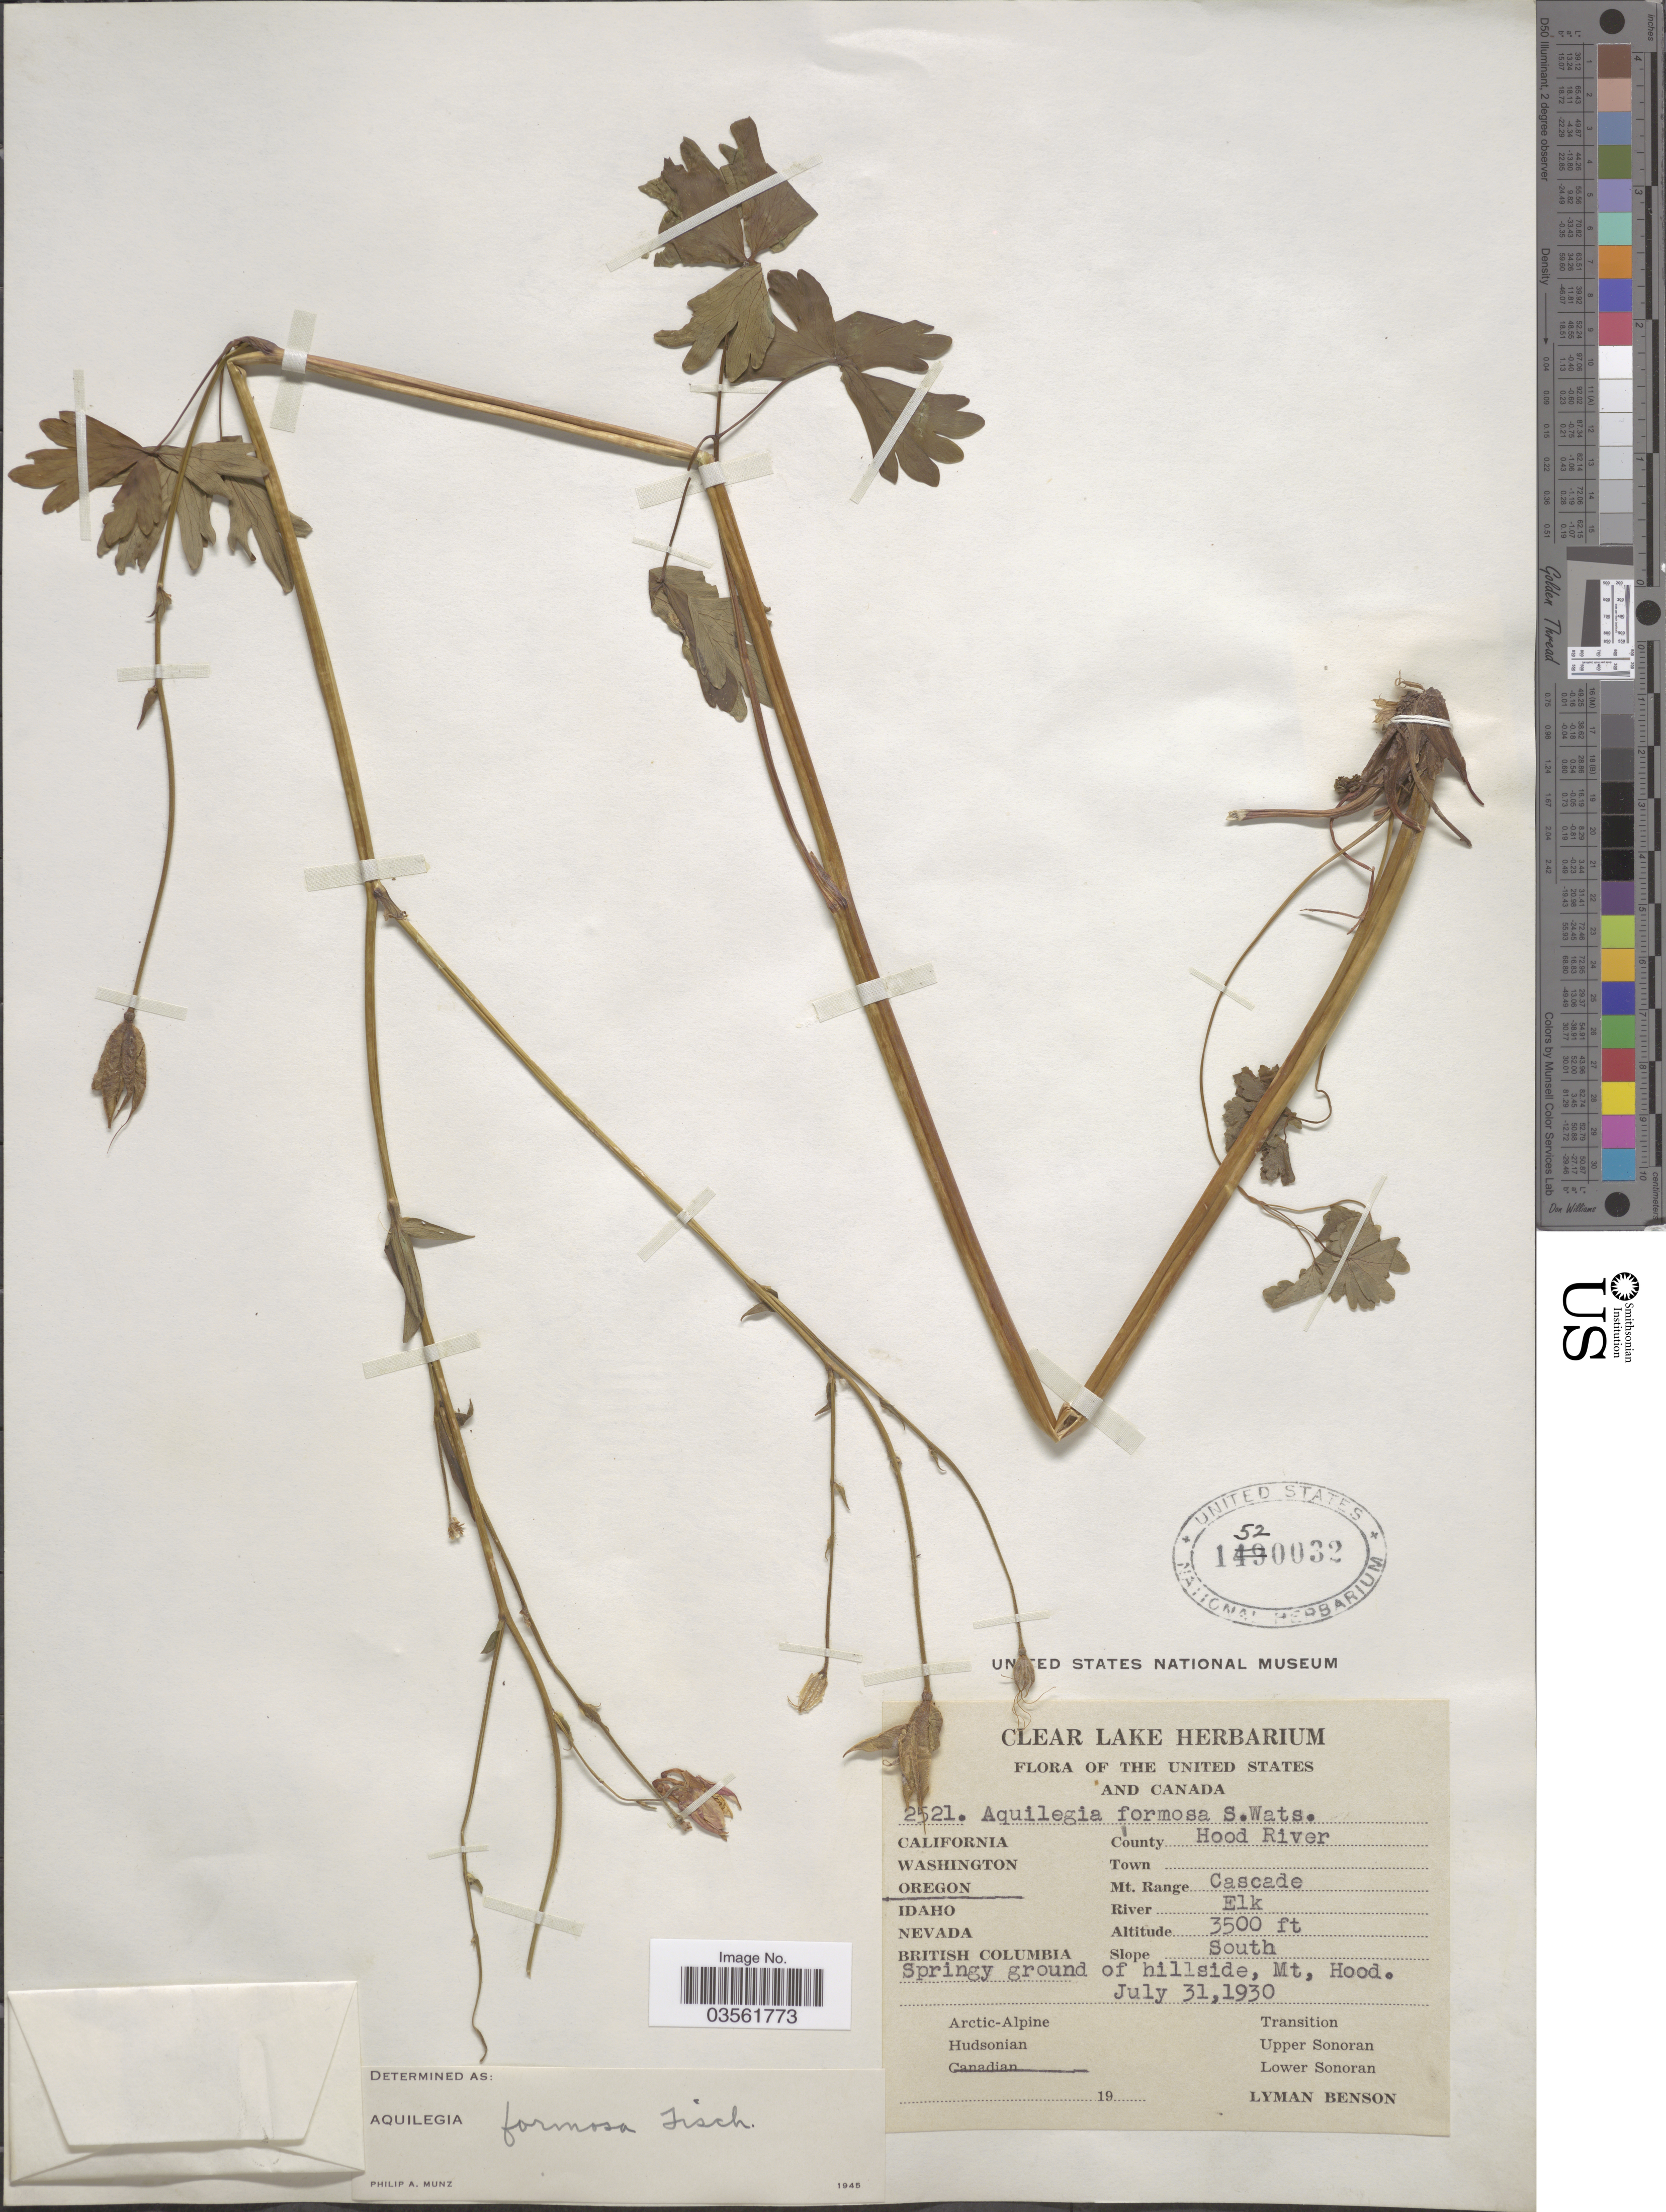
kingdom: Plantae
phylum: Tracheophyta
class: Magnoliopsida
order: Ranunculales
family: Ranunculaceae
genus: Aquilegia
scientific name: Aquilegia formosa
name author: Fisch. ex DC.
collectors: L. D. Benson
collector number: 2521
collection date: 1930-07-31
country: United States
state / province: Oregon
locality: County Hood River. Mt. Range Cascade. River Elk. Slope South. Springy ground of hillside, Mt, Hood.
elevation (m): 1067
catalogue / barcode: US 1520032